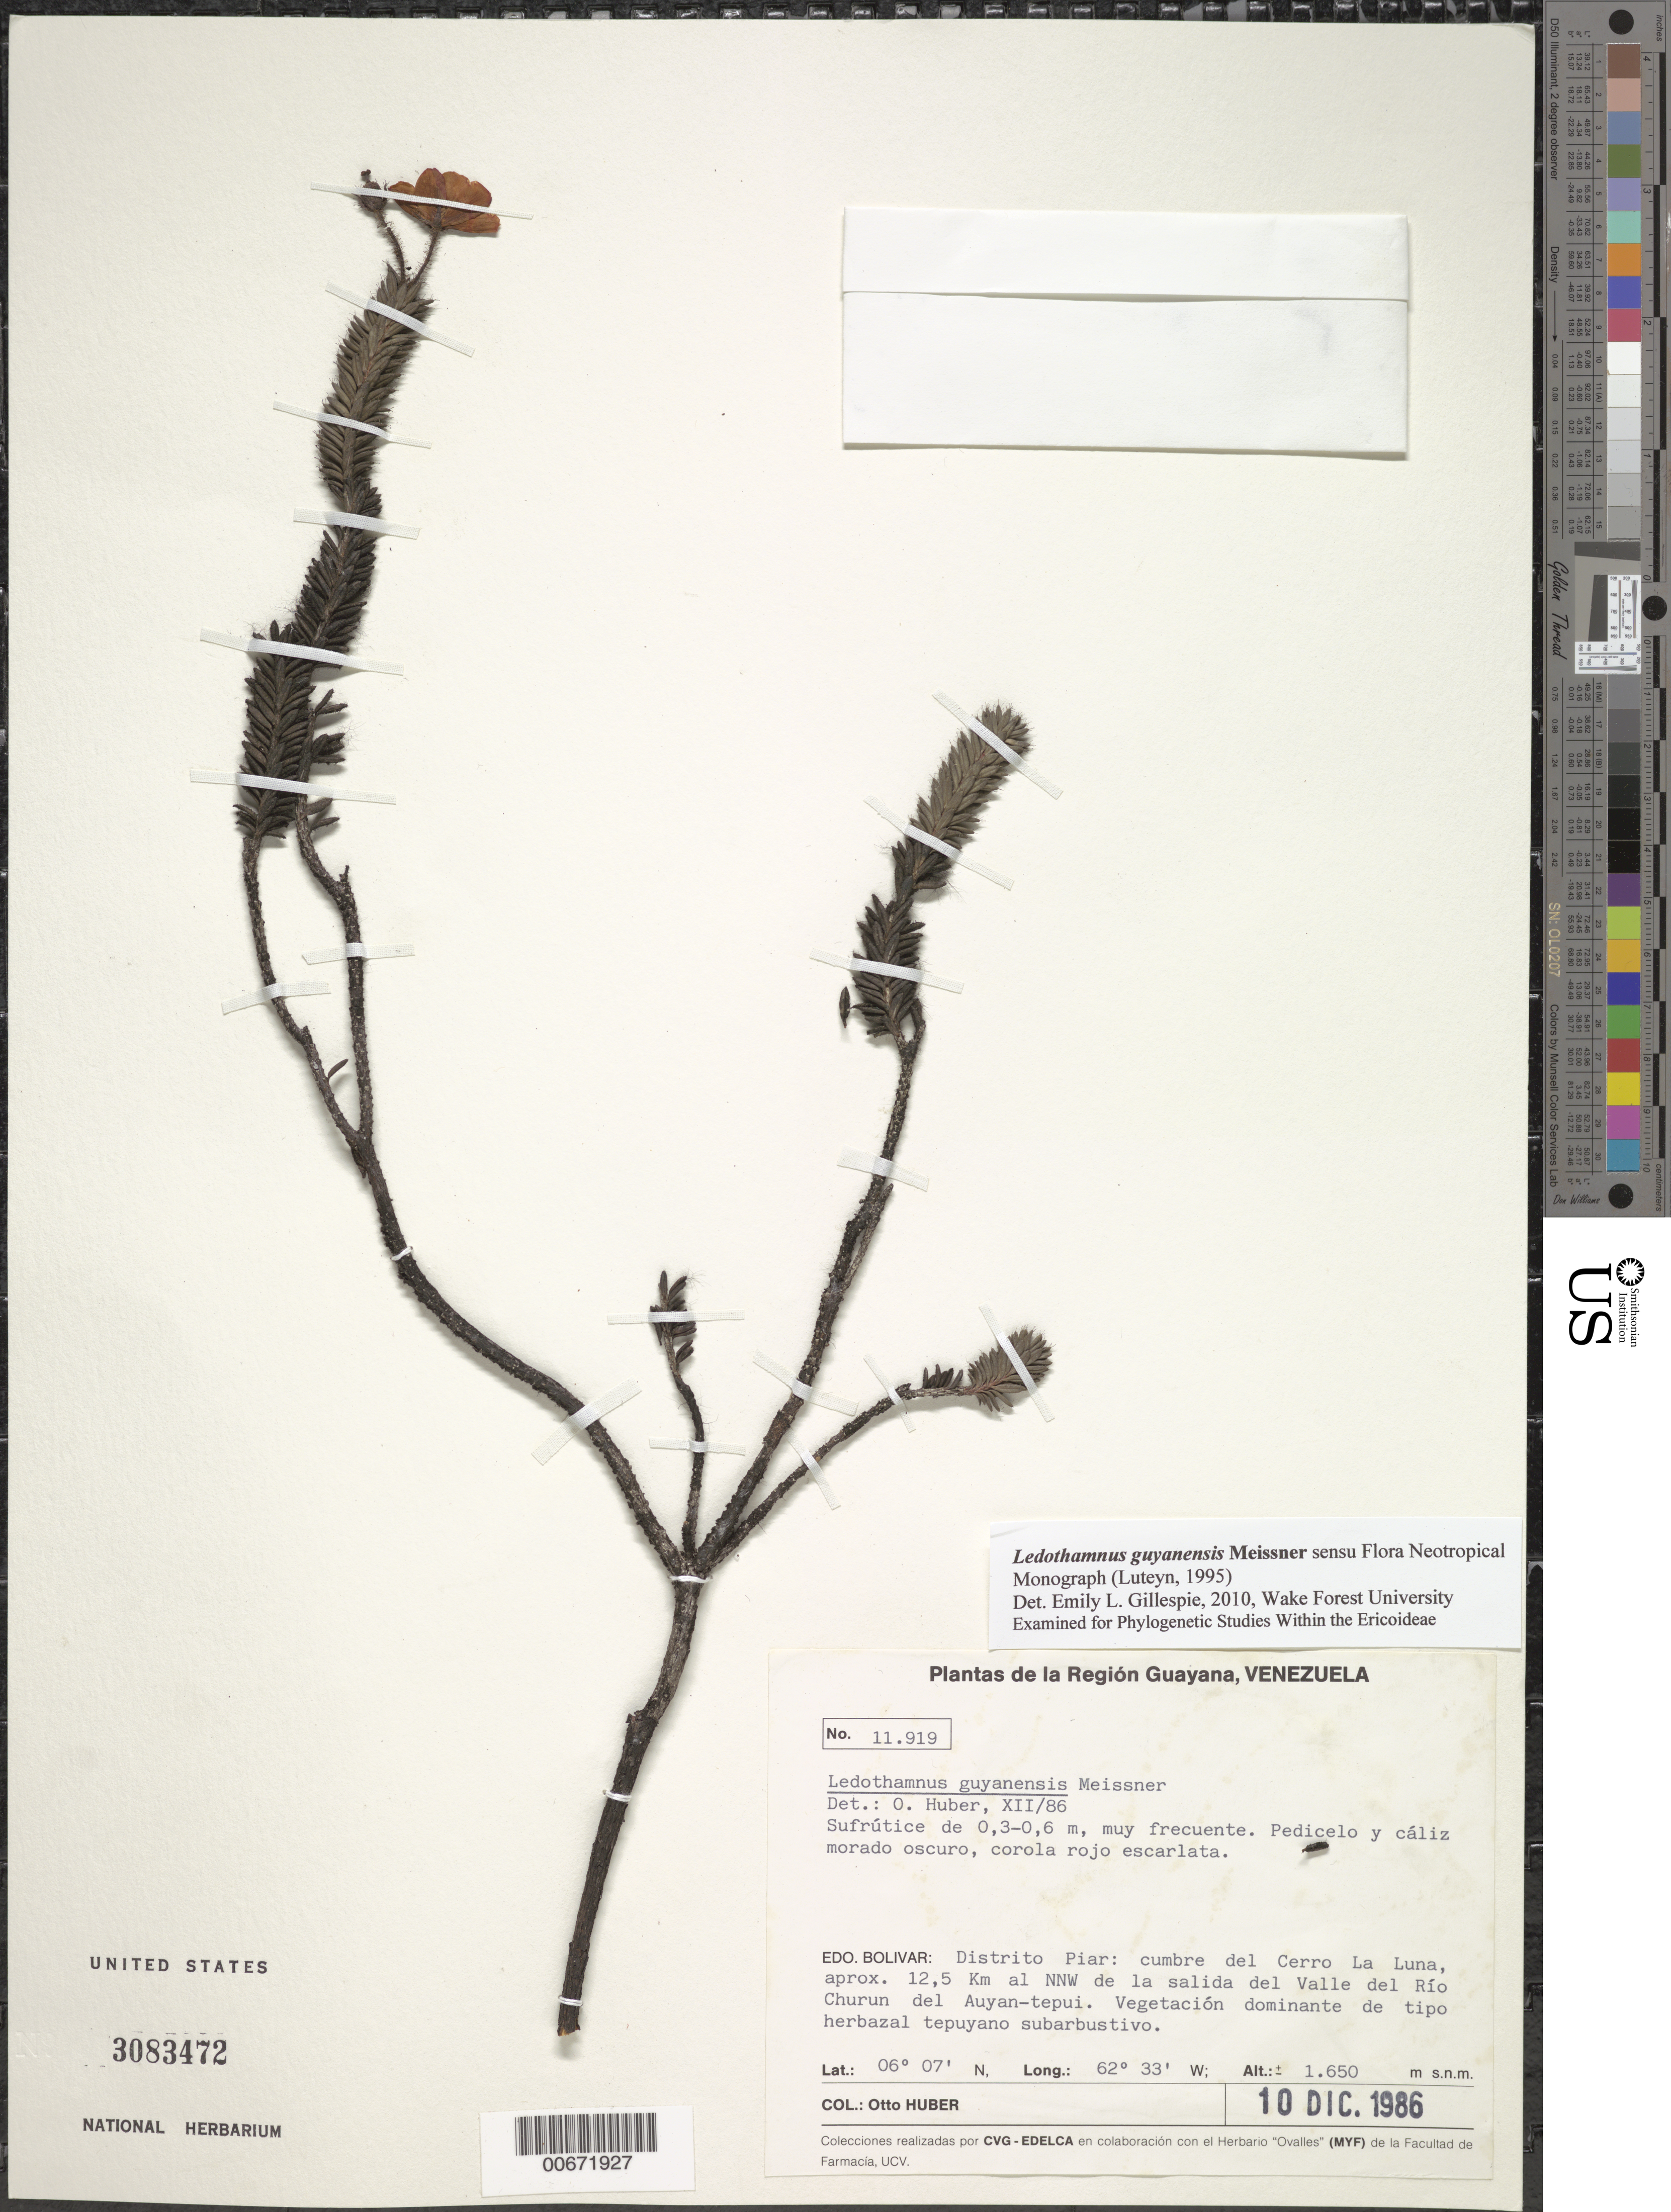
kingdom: Plantae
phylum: Tracheophyta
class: Magnoliopsida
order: Ericales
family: Ericaceae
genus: Ledothamnus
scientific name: Ledothamnus guyanensis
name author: Meisn.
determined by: Huber, Otto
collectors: O. Huber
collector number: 11919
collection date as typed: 10-Dec-86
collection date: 1986-12-10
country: Venezuela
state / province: Bolívar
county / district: Piar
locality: Cerro La Luna, 12.5 km NNW de Valle del RíChurún del Auyan-tepuí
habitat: Vegetación dominante de tipo herbazal tepuyano subarbustivo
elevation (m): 1650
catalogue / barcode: US 3083472